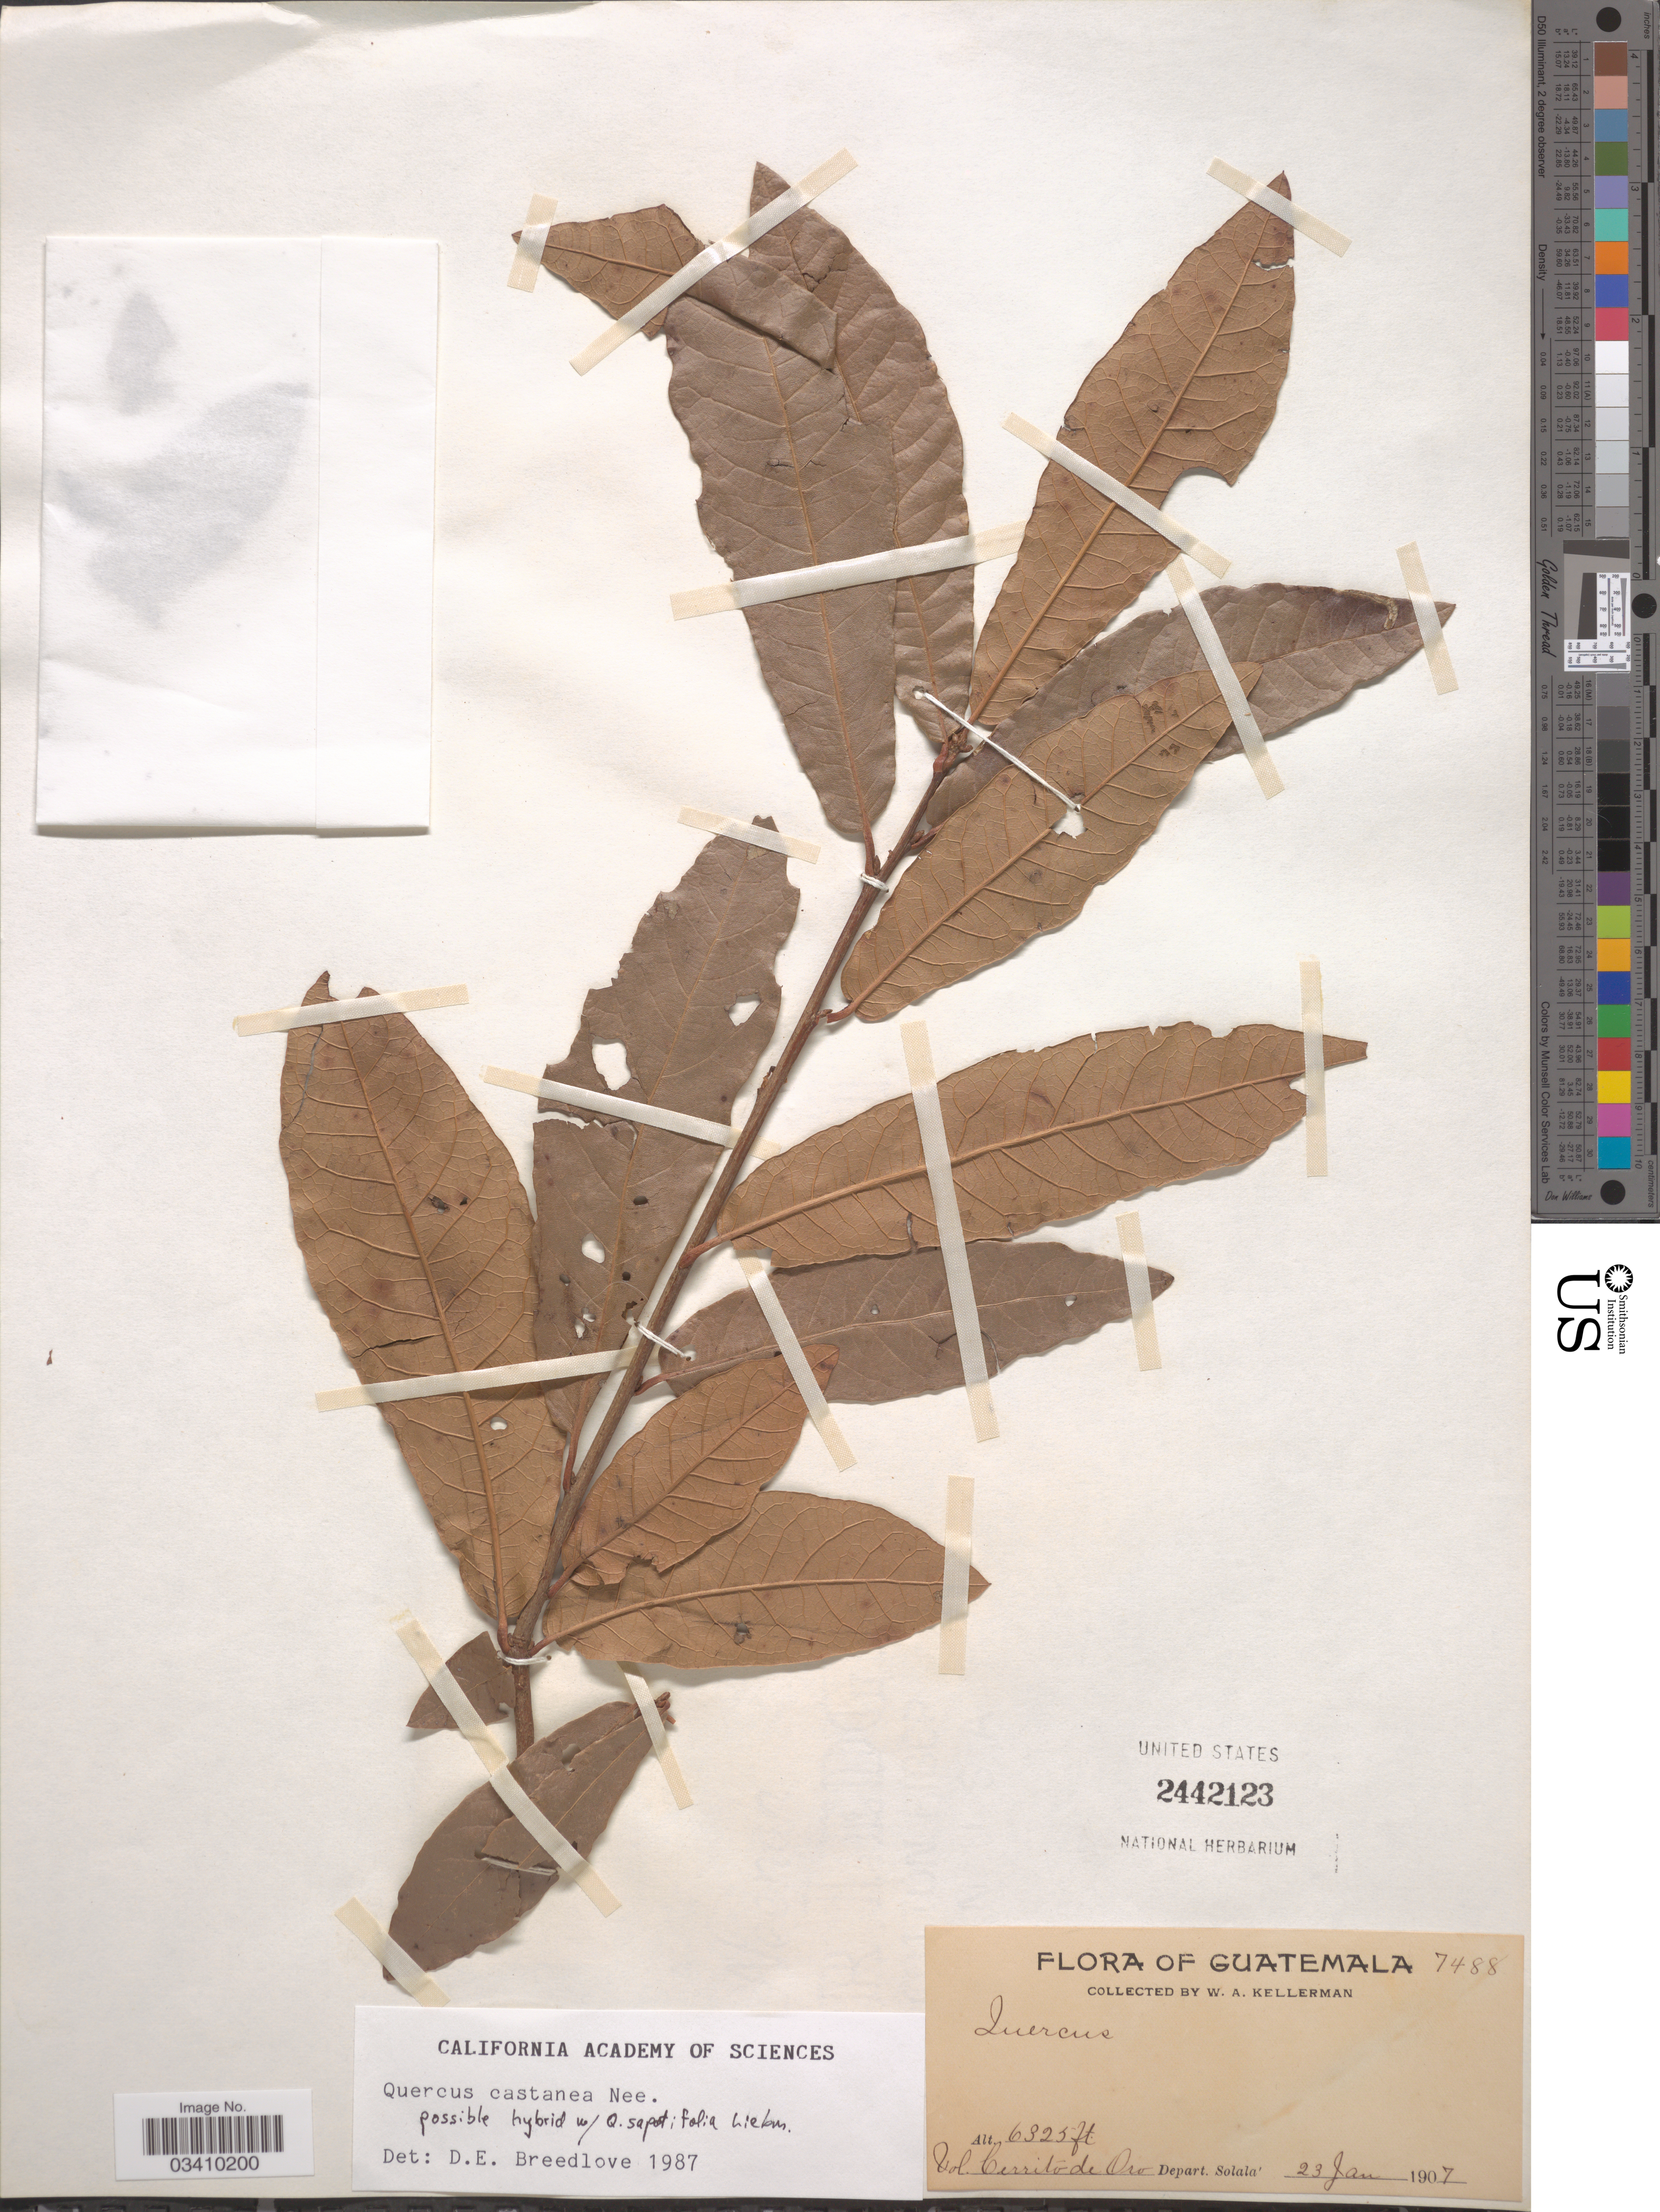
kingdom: Plantae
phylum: Tracheophyta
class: Magnoliopsida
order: Fagales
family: Fagaceae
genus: Quercus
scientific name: Quercus castanea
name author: Née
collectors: W. Kellerman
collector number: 7488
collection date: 1907-01-23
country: Guatemala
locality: Vol. Cerrito de Oro. Depart. Solala.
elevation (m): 1928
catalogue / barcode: US 2442123